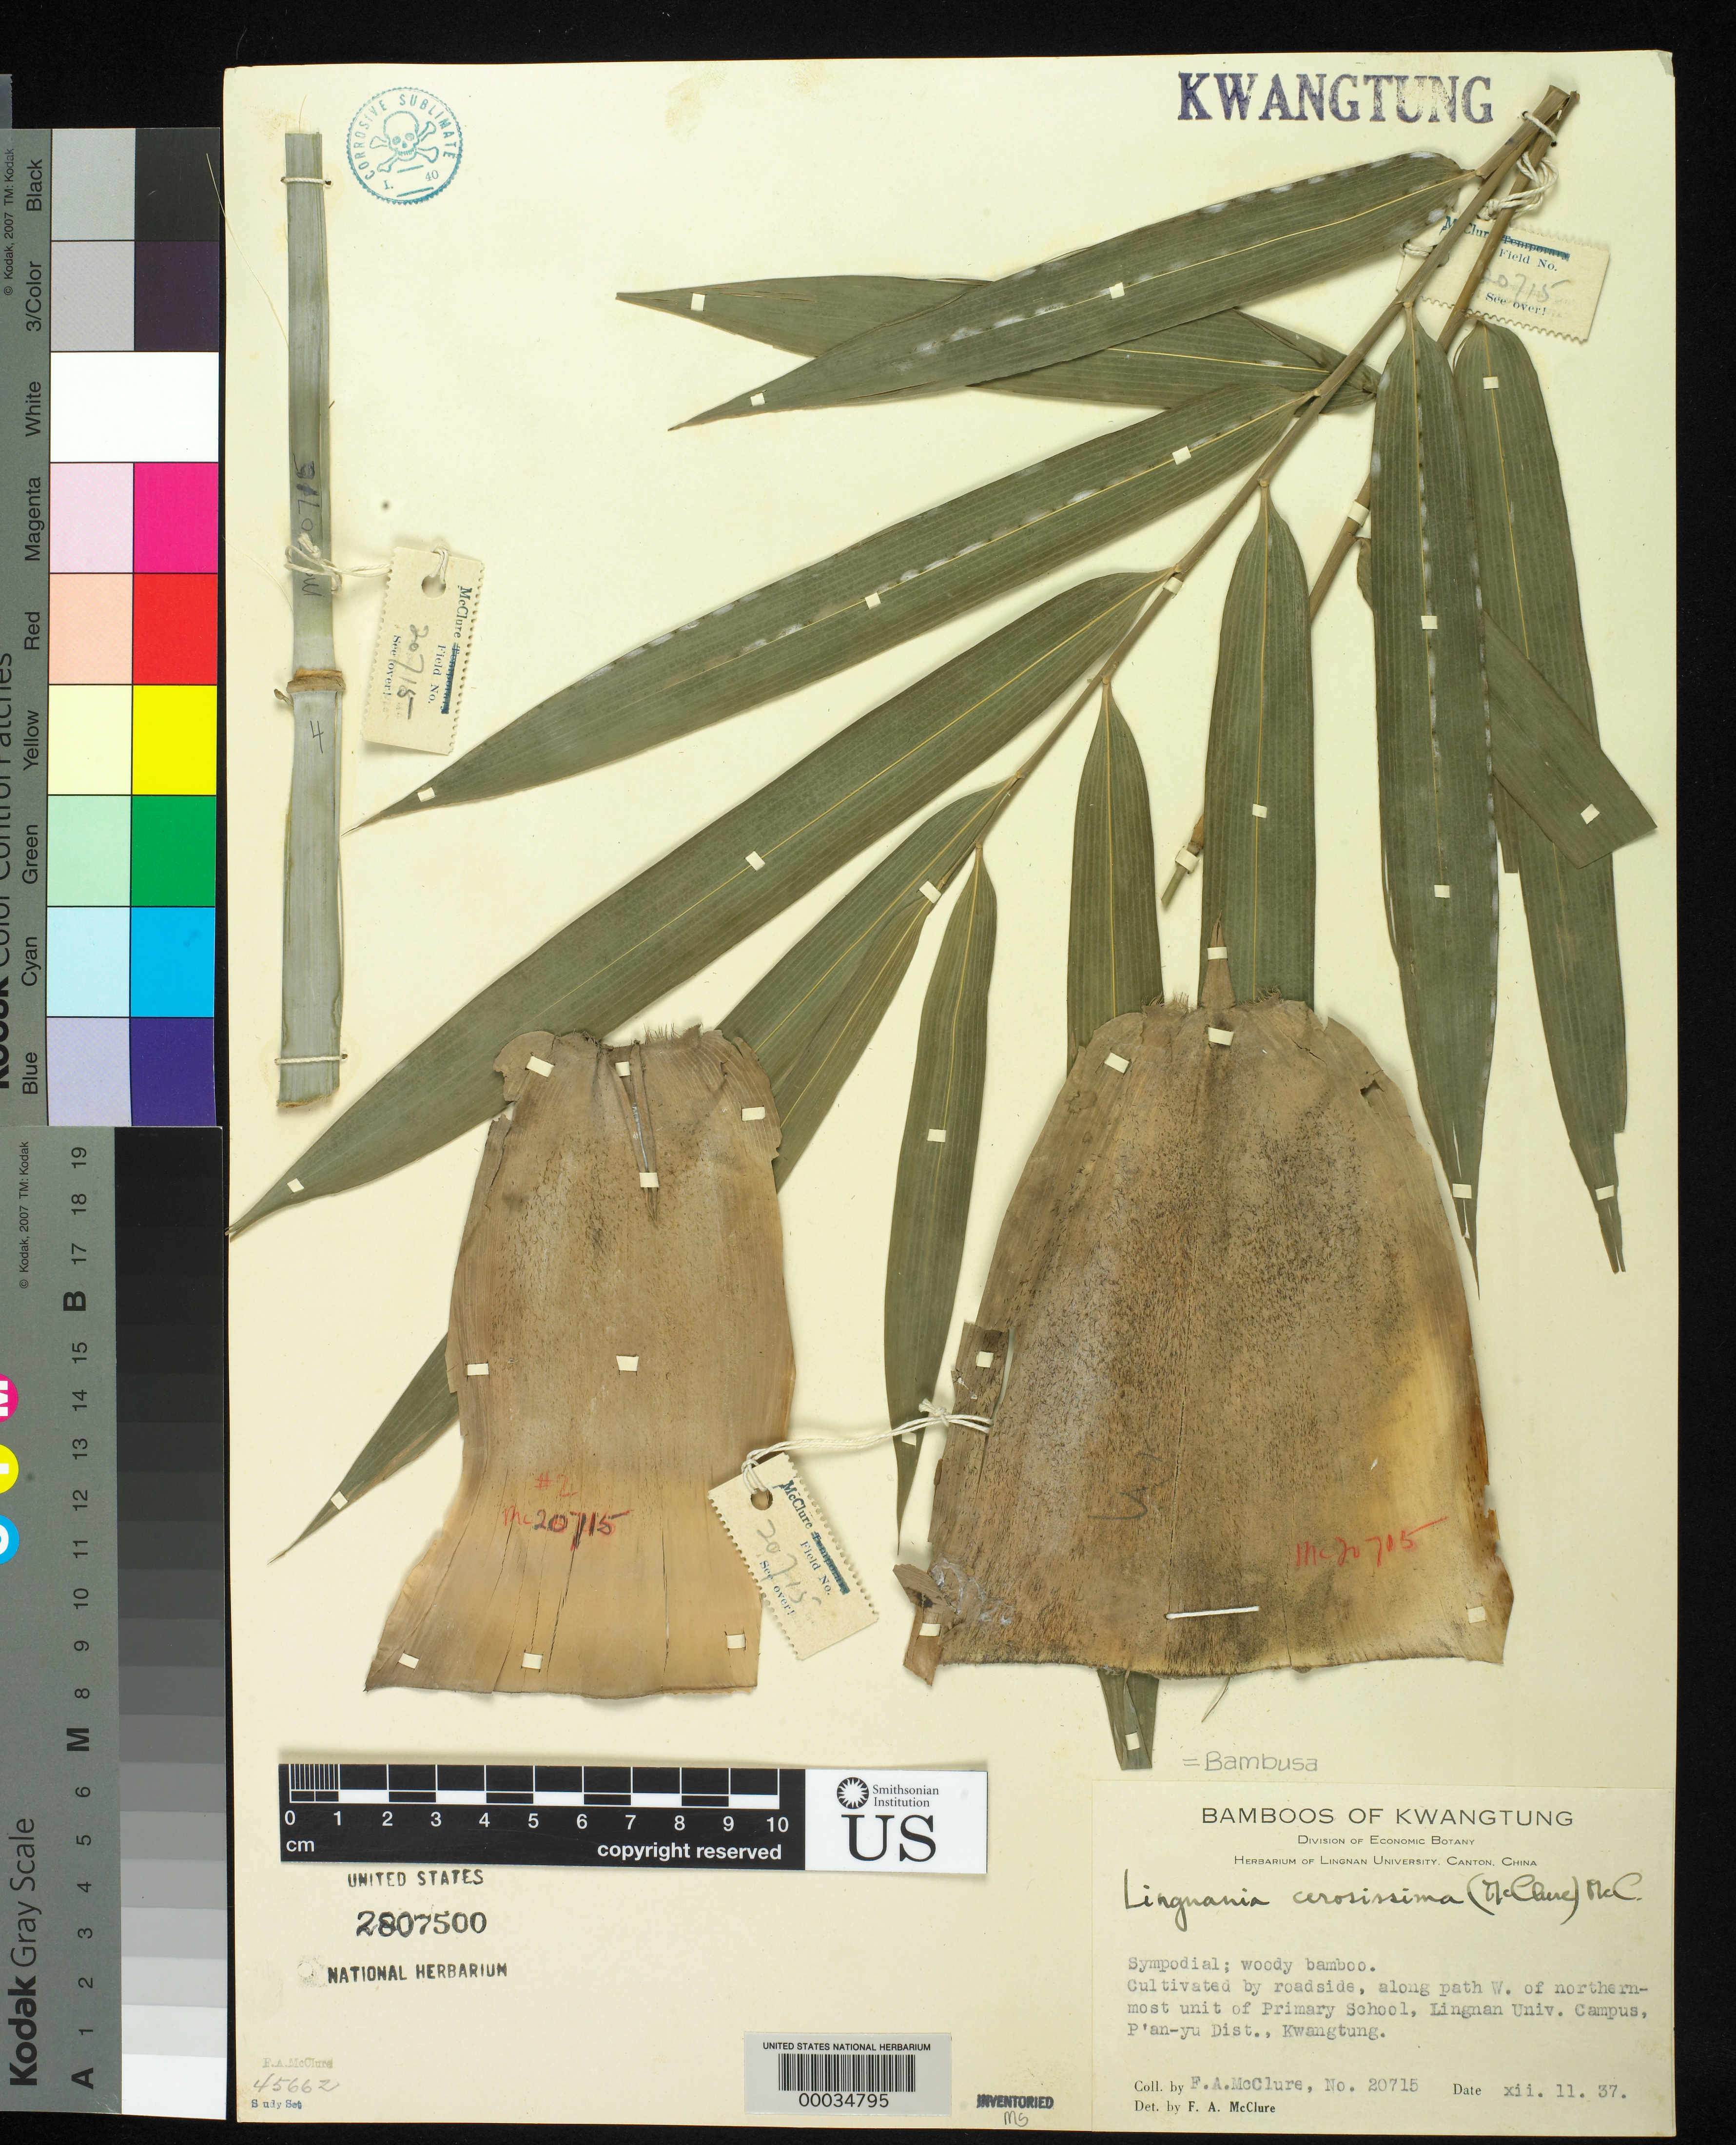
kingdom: Plantae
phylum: Tracheophyta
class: Liliopsida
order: Poales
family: Poaceae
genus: Bambusa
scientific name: Bambusa cerosissima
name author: McClure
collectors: F. A. McClure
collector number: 20715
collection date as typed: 11 Dec 1937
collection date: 1937-12-11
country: China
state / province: Guangdong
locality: Lingnan university campus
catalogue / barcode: US 2807500